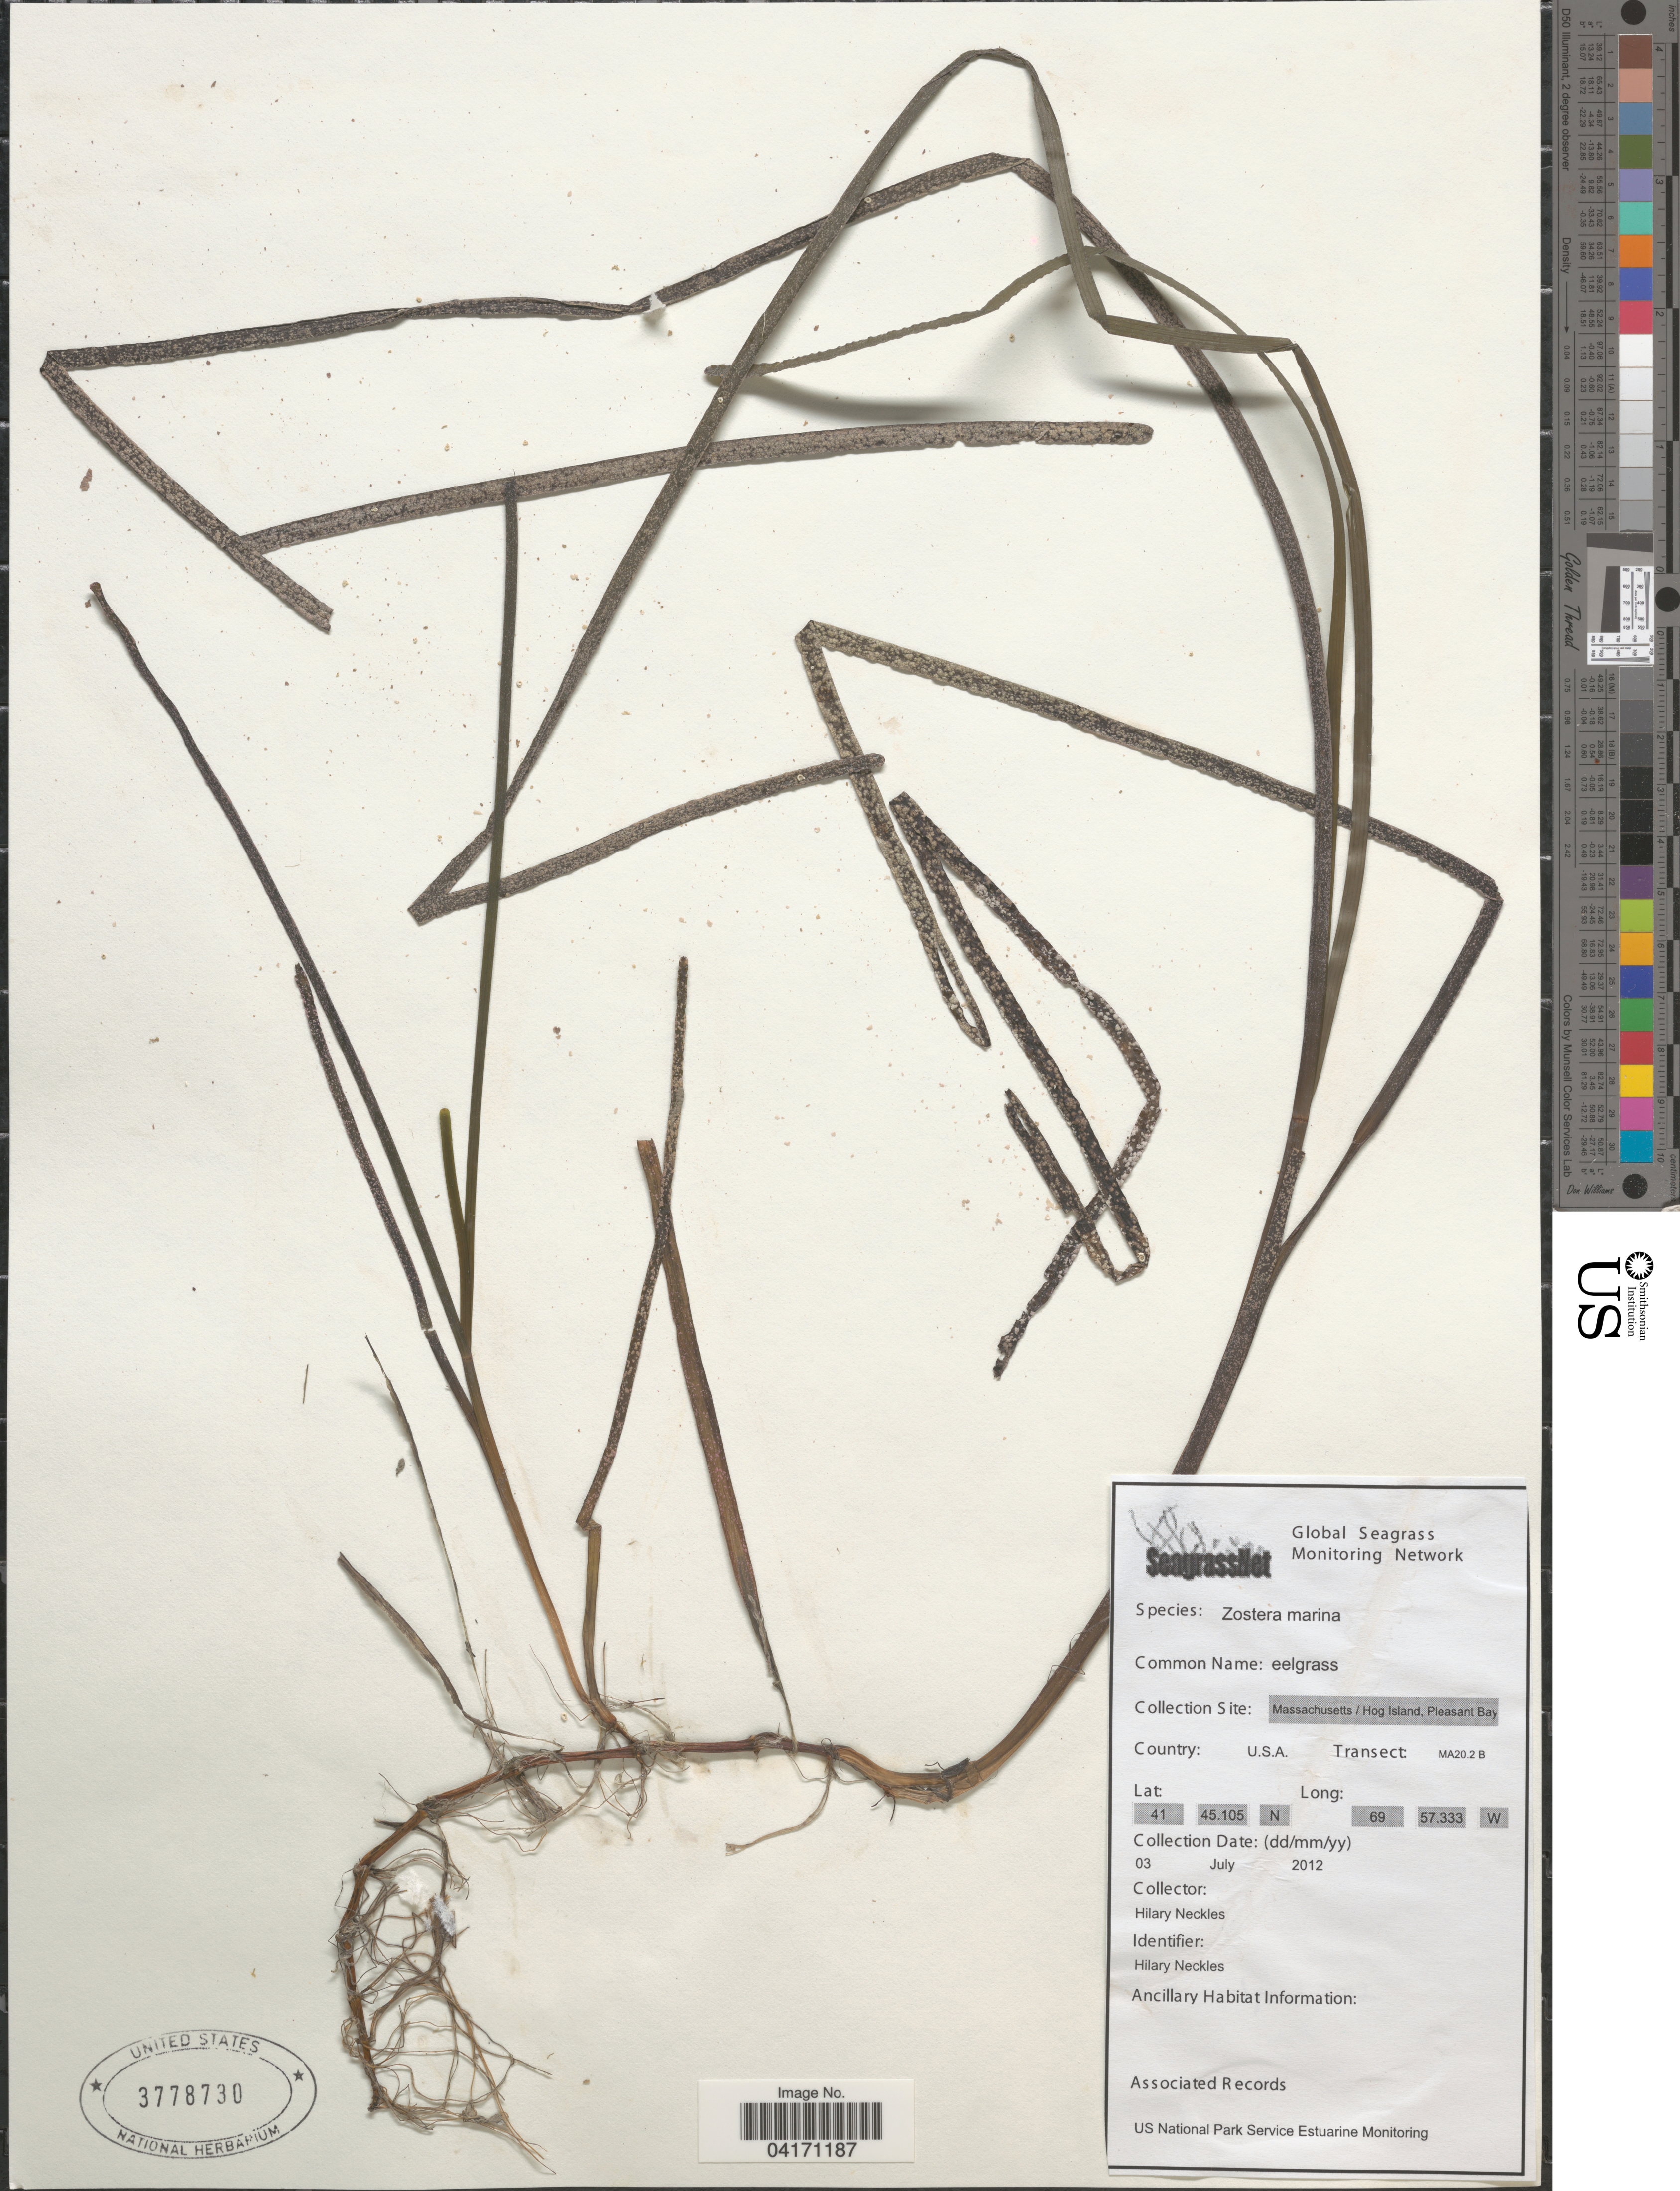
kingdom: Plantae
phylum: Tracheophyta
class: Liliopsida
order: Alismatales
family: Zosteraceae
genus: Zostera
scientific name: Zostera marina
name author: L.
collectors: H. Neckles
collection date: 2012-07-03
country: United States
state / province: Massachusetts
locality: Hog Island, Pleasant Bay. Transect: MA20.2 B.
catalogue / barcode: US 3778730